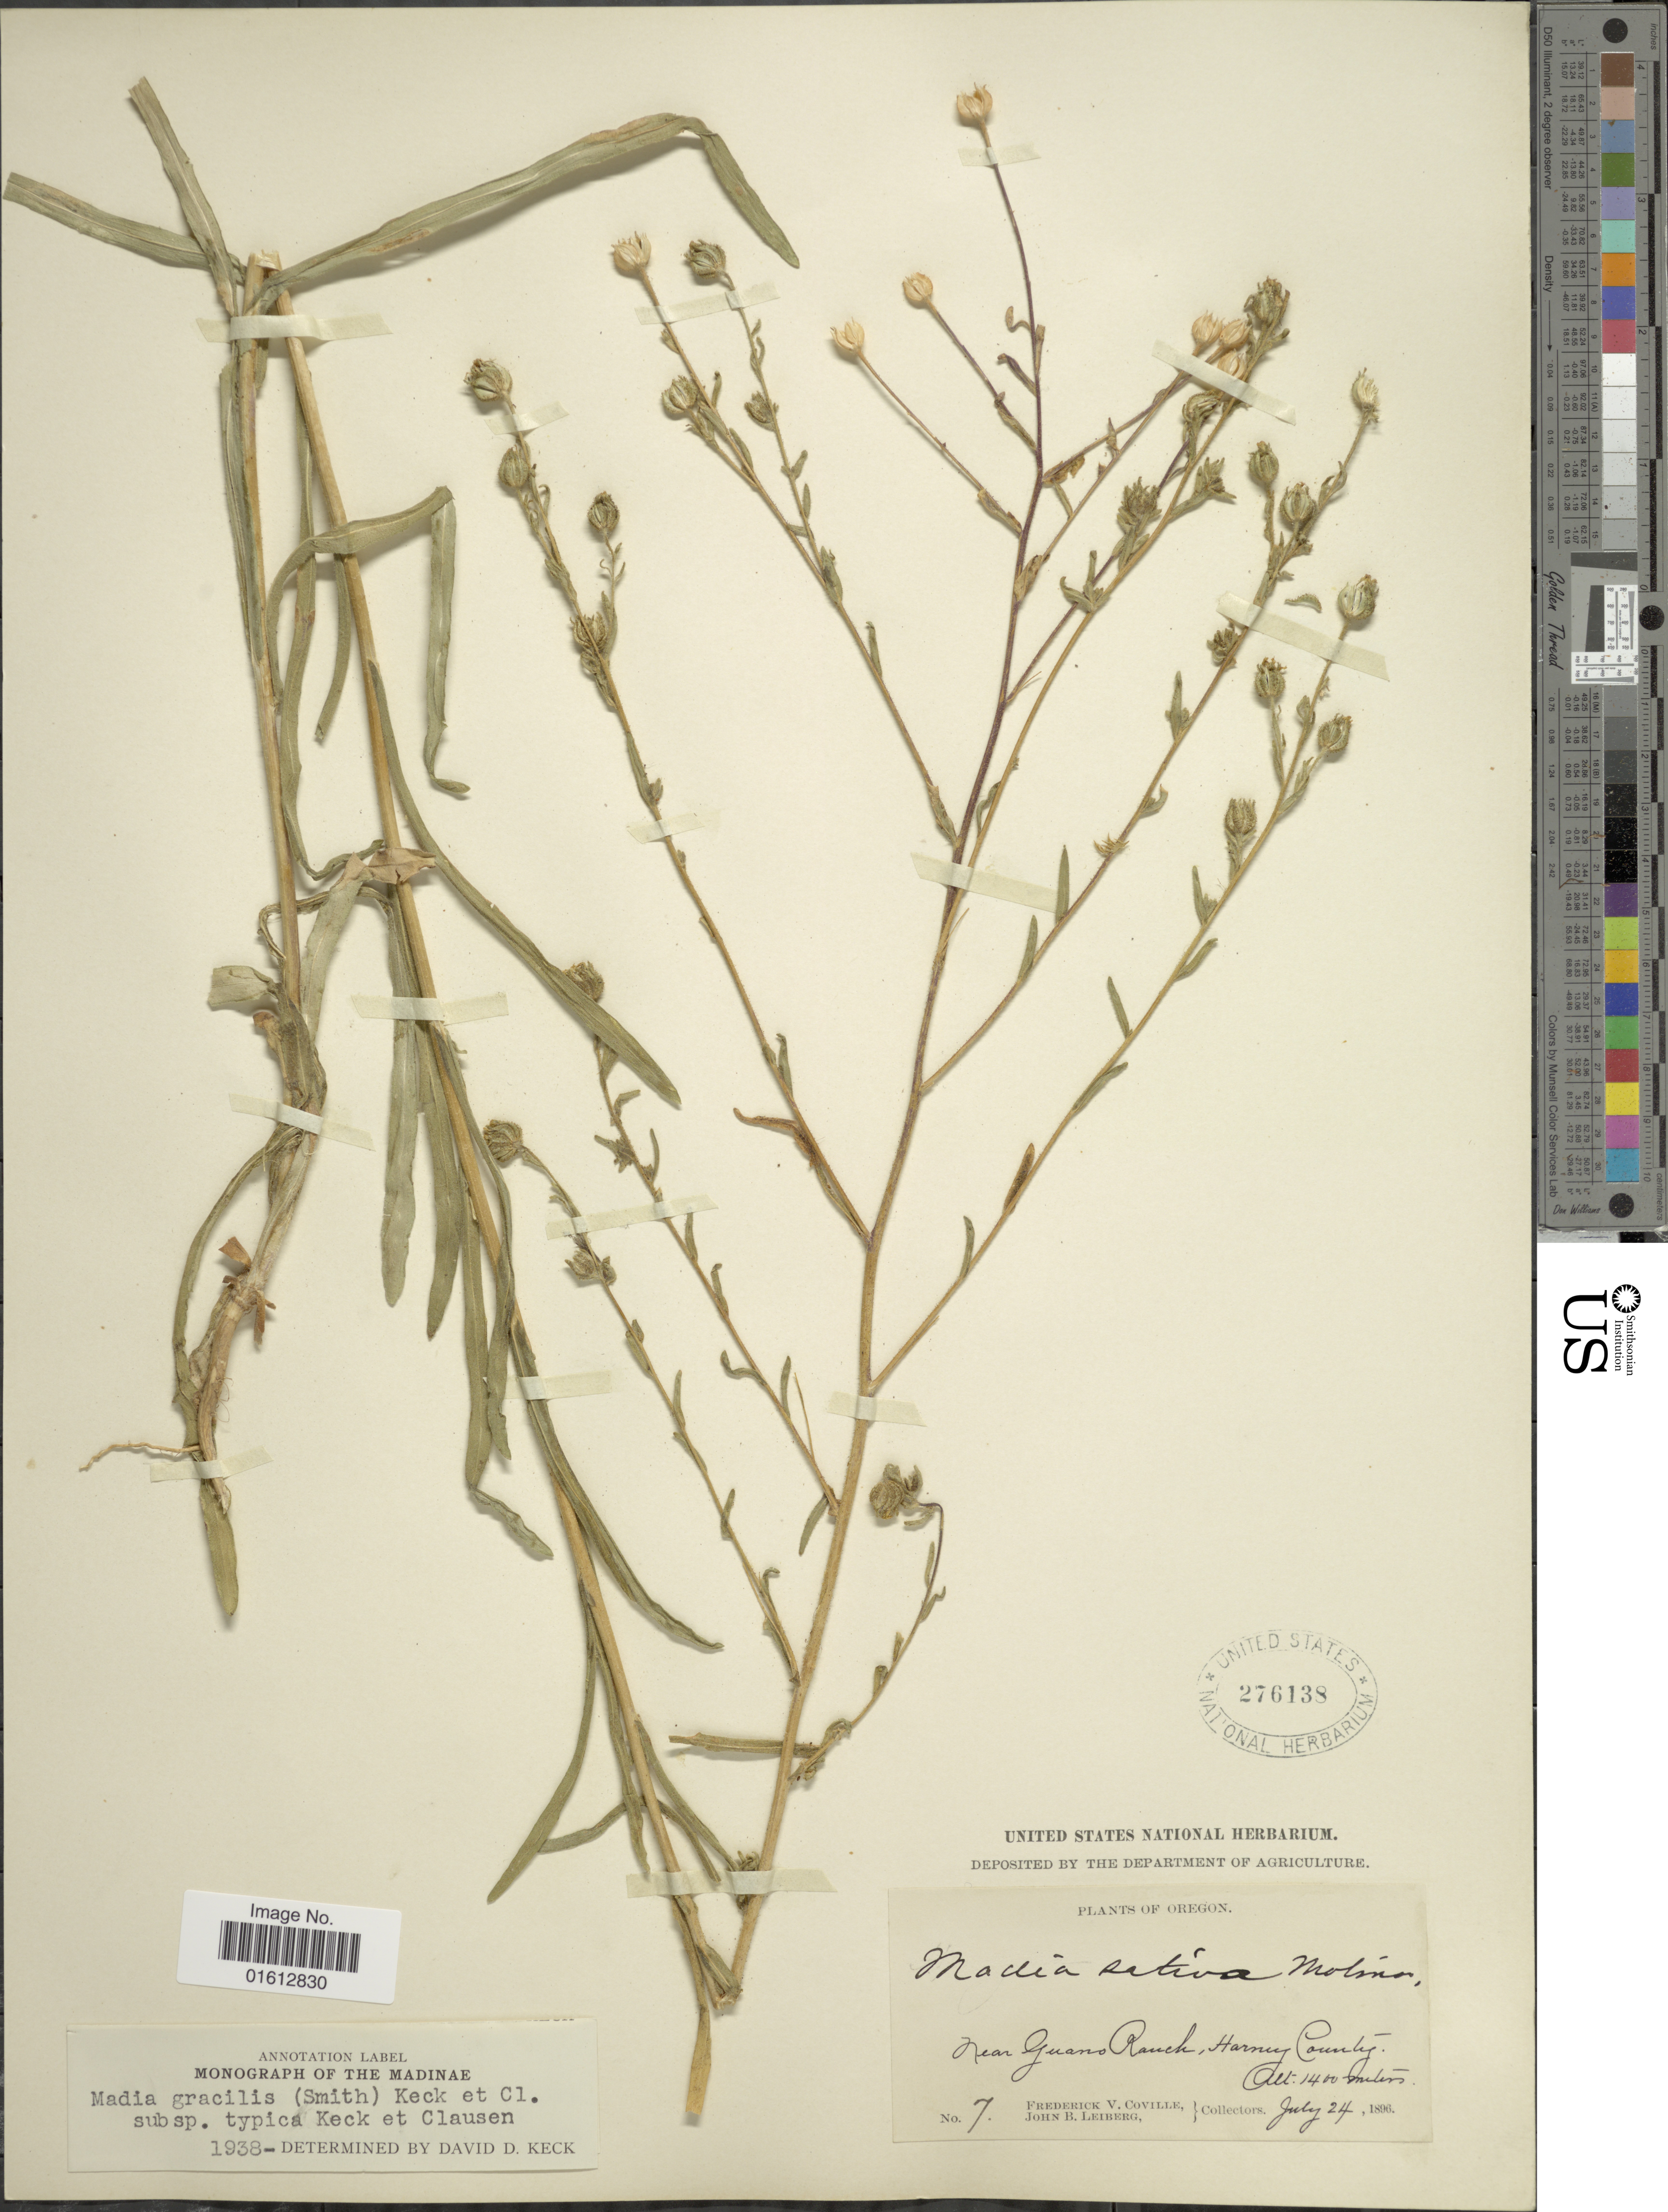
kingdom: Plantae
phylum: Tracheophyta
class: Magnoliopsida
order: Asterales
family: Asteraceae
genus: Madia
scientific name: Madia gracilis subsp. gracilis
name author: (Sm.) D.D. Keck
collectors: F. V. Coville & J. B. Leiberg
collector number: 7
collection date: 1896-07-24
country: United States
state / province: Oregon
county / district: Harney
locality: Oregon, near Guano Ranch, Harney County.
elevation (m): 1400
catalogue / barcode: US 276138